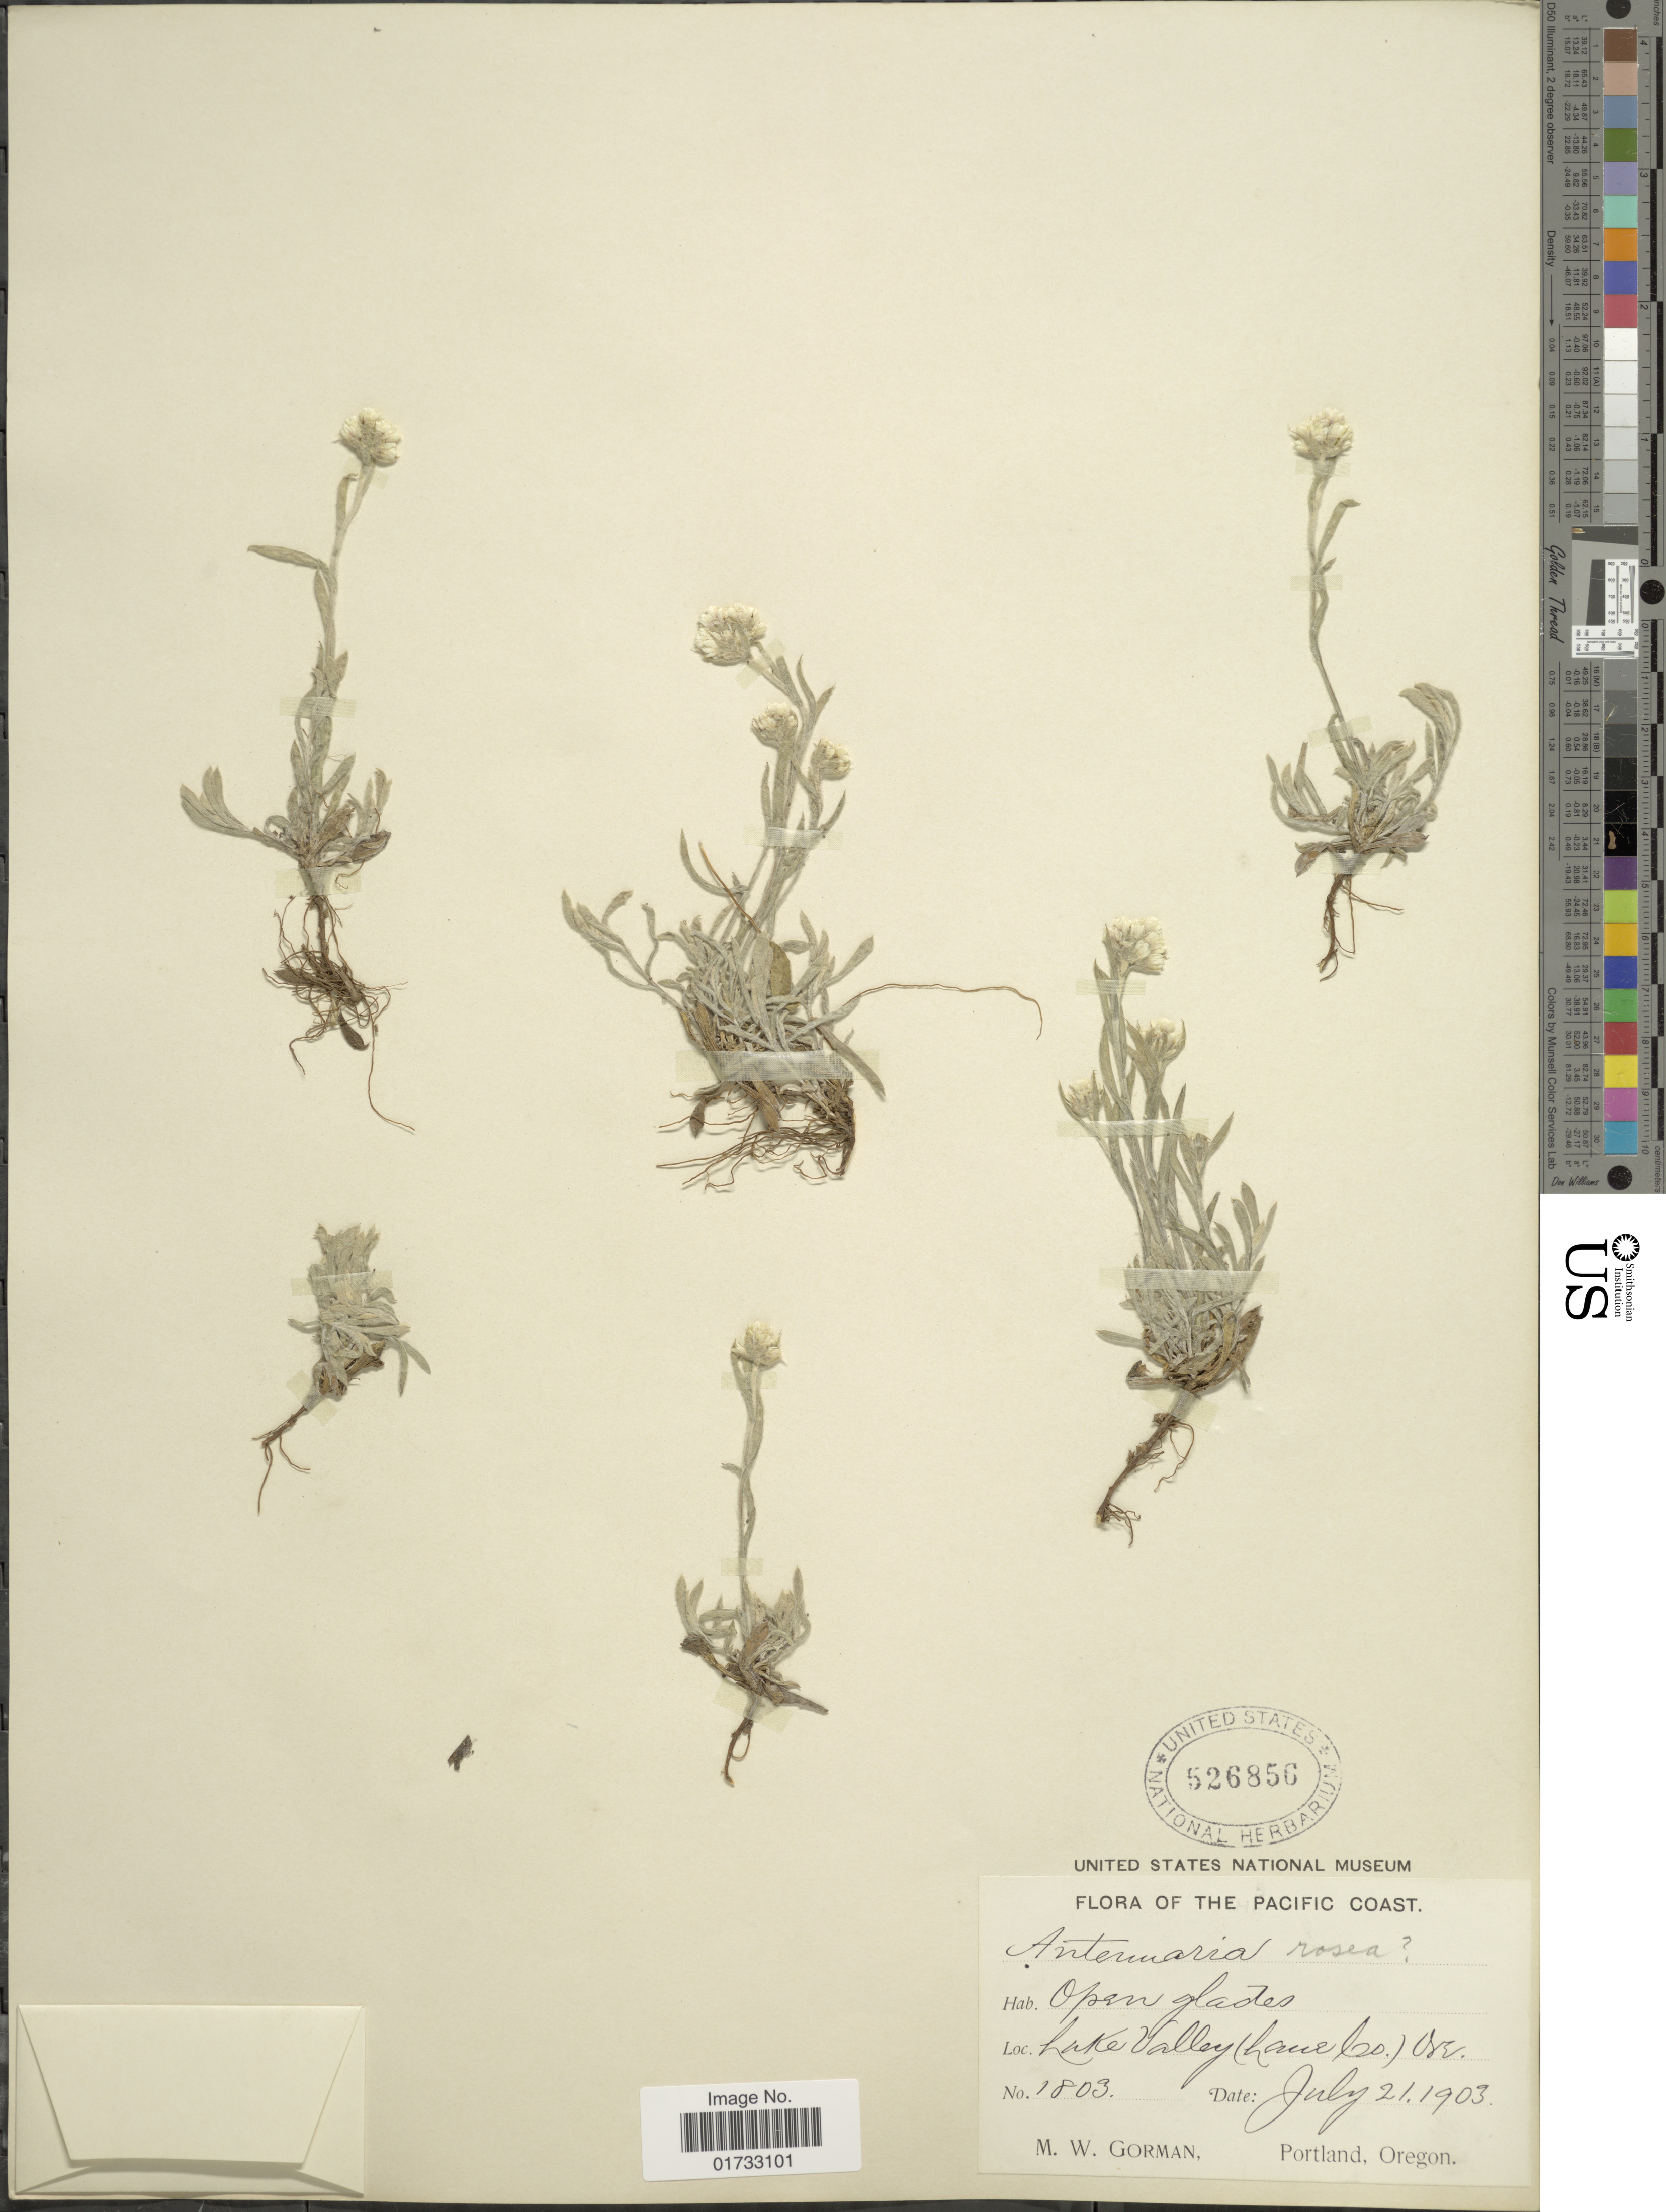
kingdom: Plantae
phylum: Tracheophyta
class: Magnoliopsida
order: Asterales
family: Asteraceae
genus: Antennaria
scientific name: Antennaria rosea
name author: Greene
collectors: M. W. Gorman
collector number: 1803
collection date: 1903-07-21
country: United States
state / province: Oregon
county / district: Lane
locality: Pacific Coat, openglades, Lake Valley (Lane Co.)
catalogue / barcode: US 526856